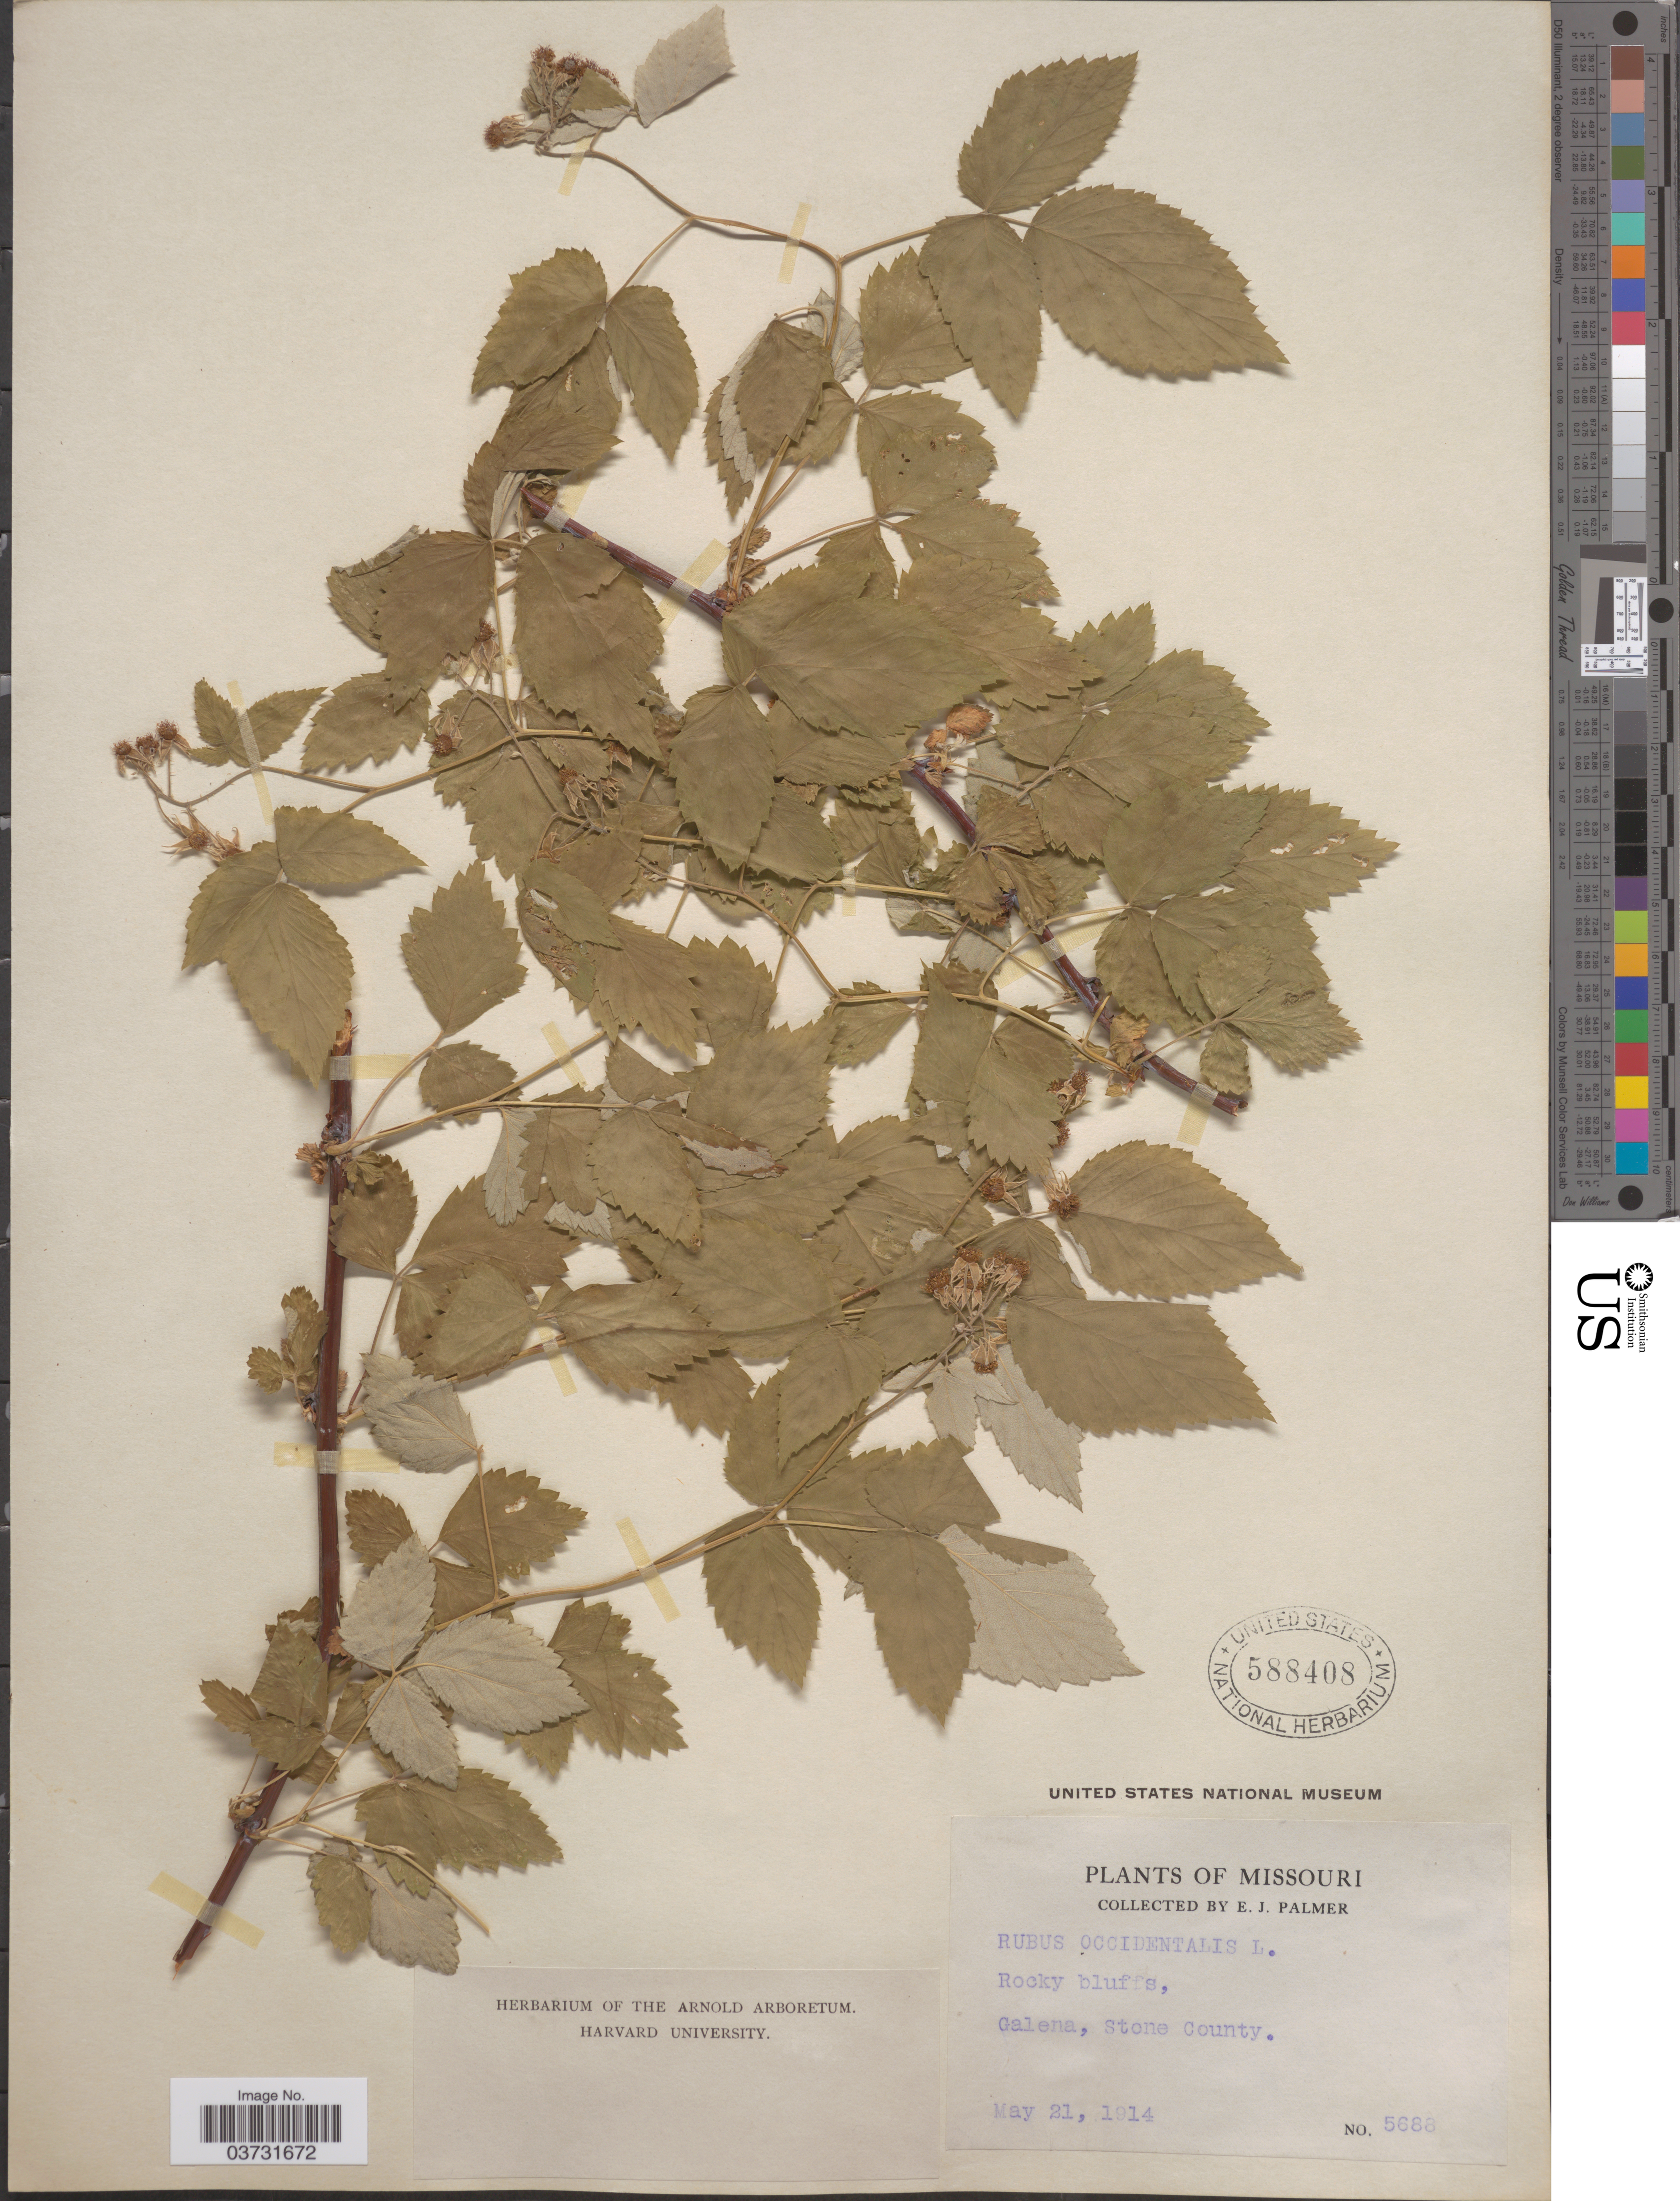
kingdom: Plantae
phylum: Tracheophyta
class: Magnoliopsida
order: Rosales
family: Rosaceae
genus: Rubus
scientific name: Rubus occidentalis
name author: L.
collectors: E. J. Palmer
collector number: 5688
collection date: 1914-05-21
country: United States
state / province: Missouri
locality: Galena, Stone County.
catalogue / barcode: US 588408